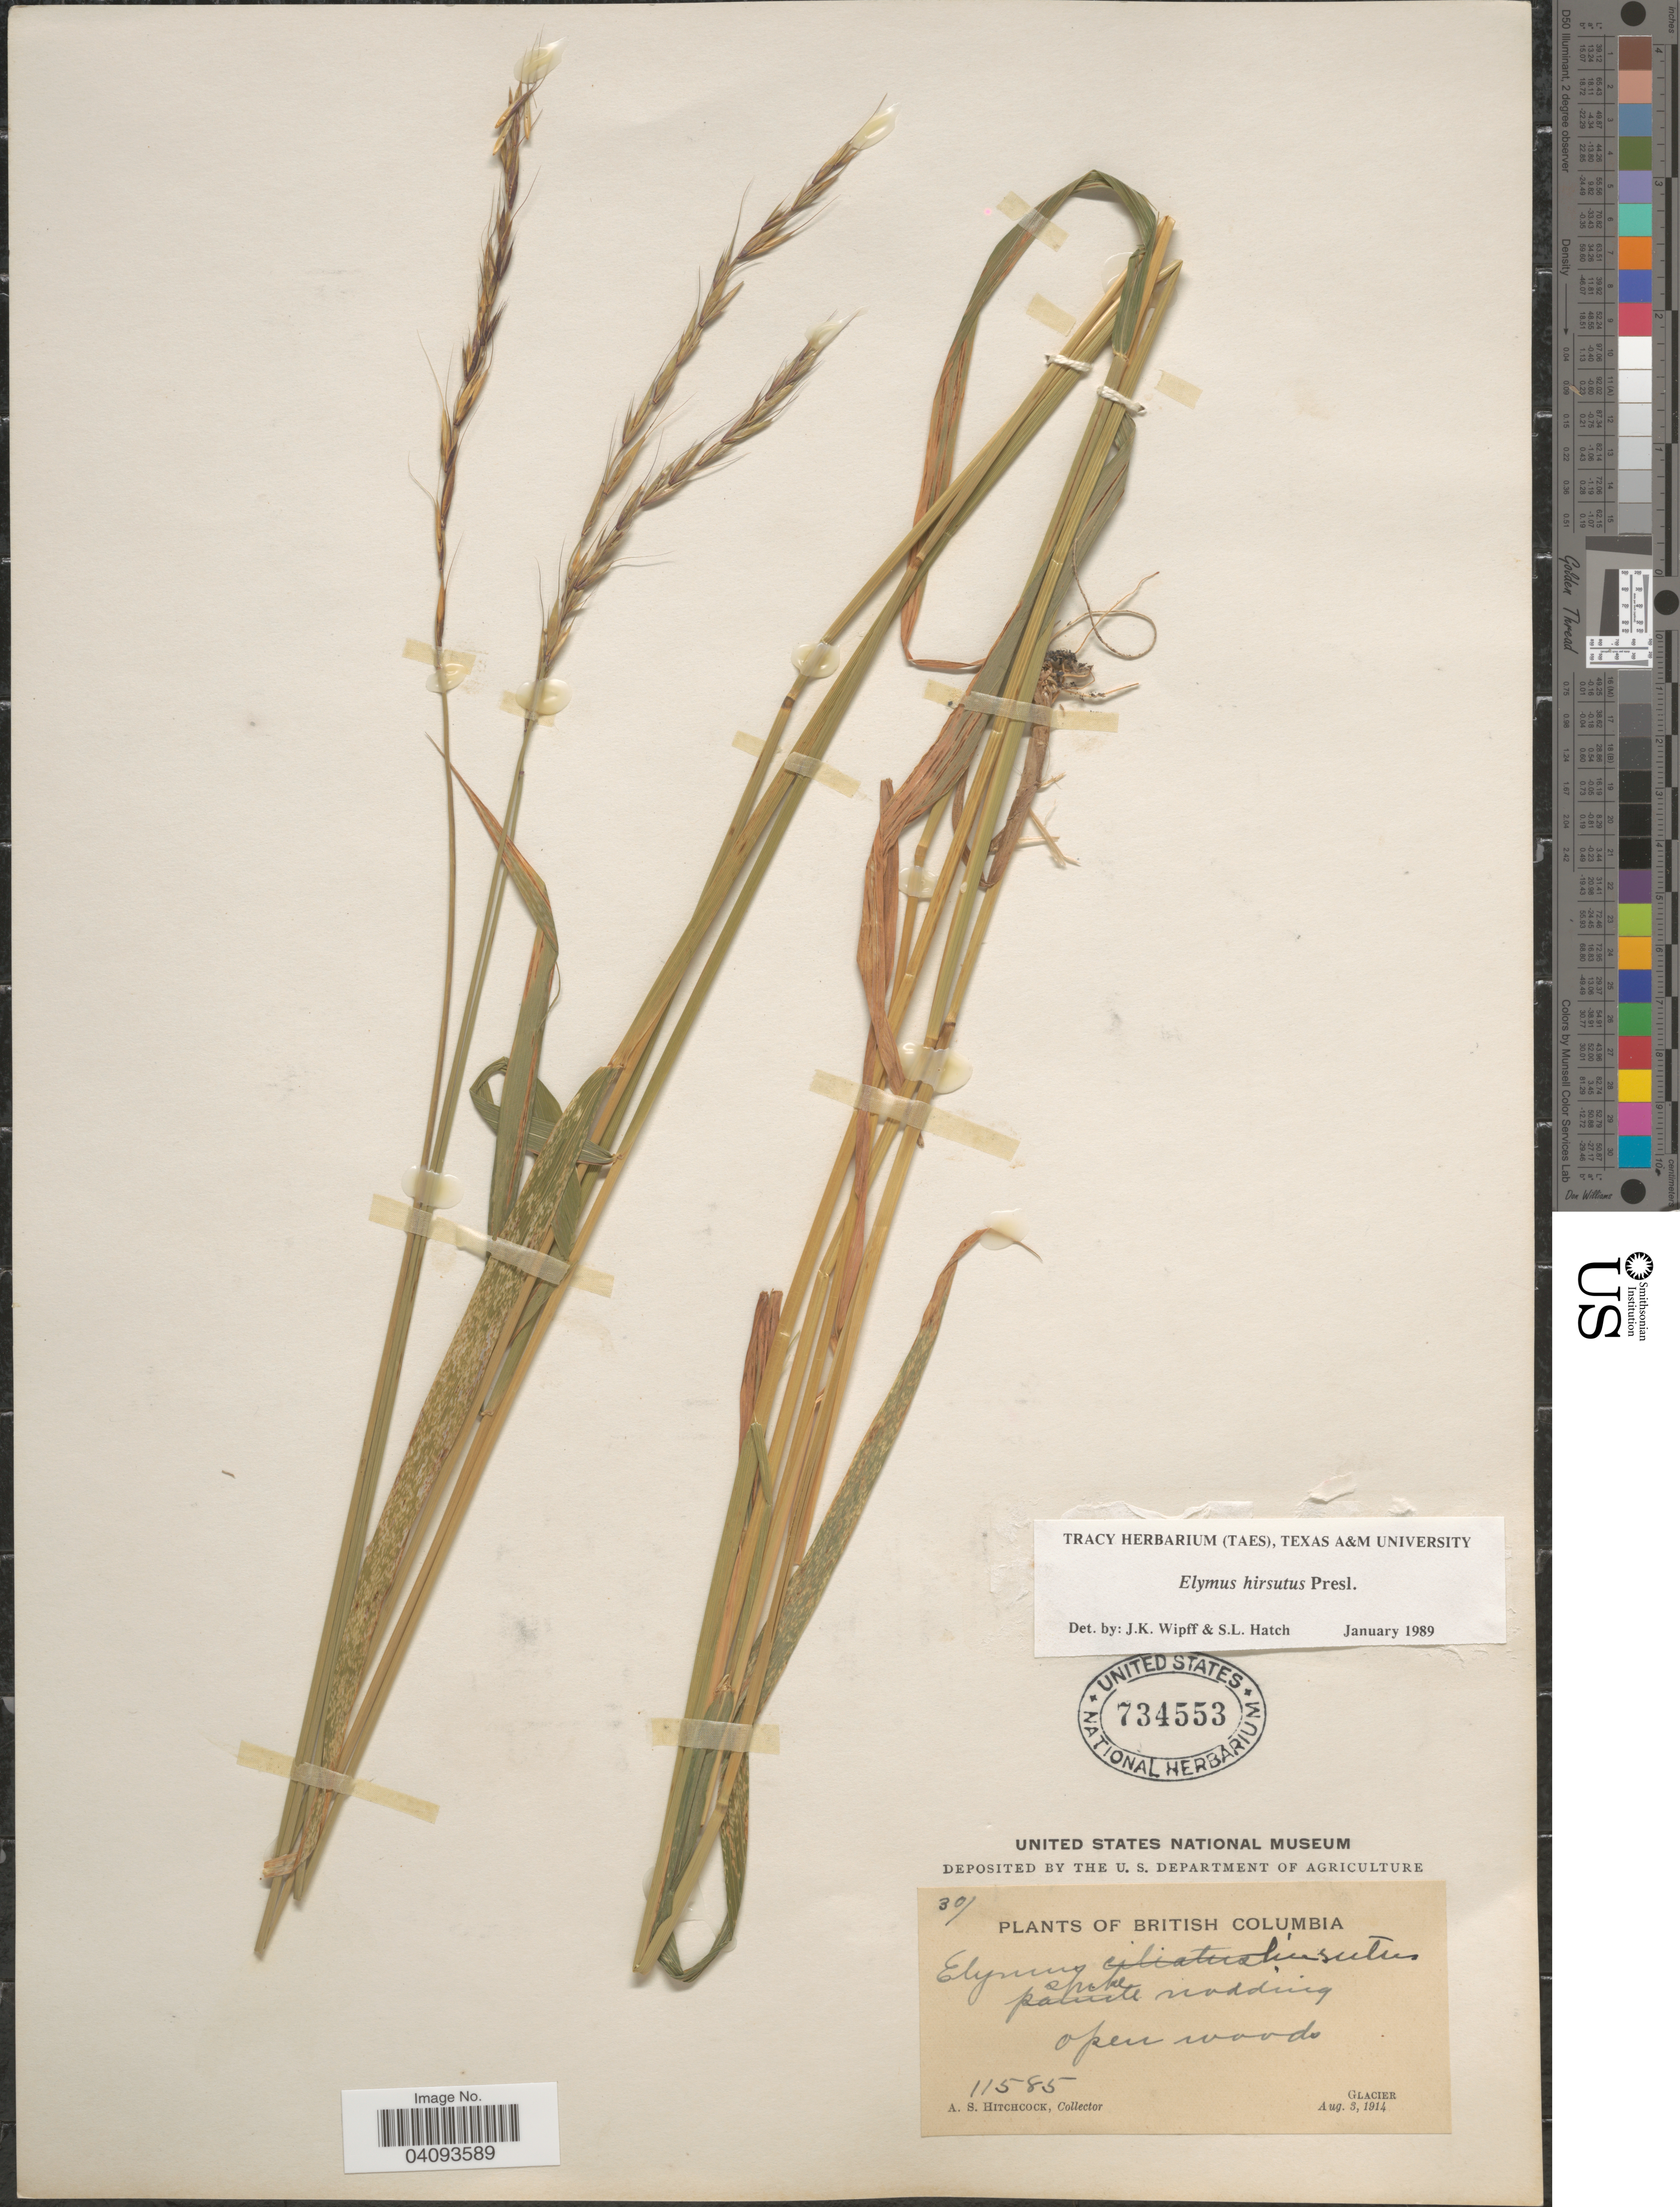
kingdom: Plantae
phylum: Tracheophyta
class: Liliopsida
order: Poales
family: Poaceae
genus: Elymus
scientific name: Elymus hirsutus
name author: J. Presl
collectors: A. S. Hitchcock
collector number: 11585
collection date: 1914-08-03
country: Canada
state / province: British Columbia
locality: Spike nodding. Glacier.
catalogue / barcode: US 734553